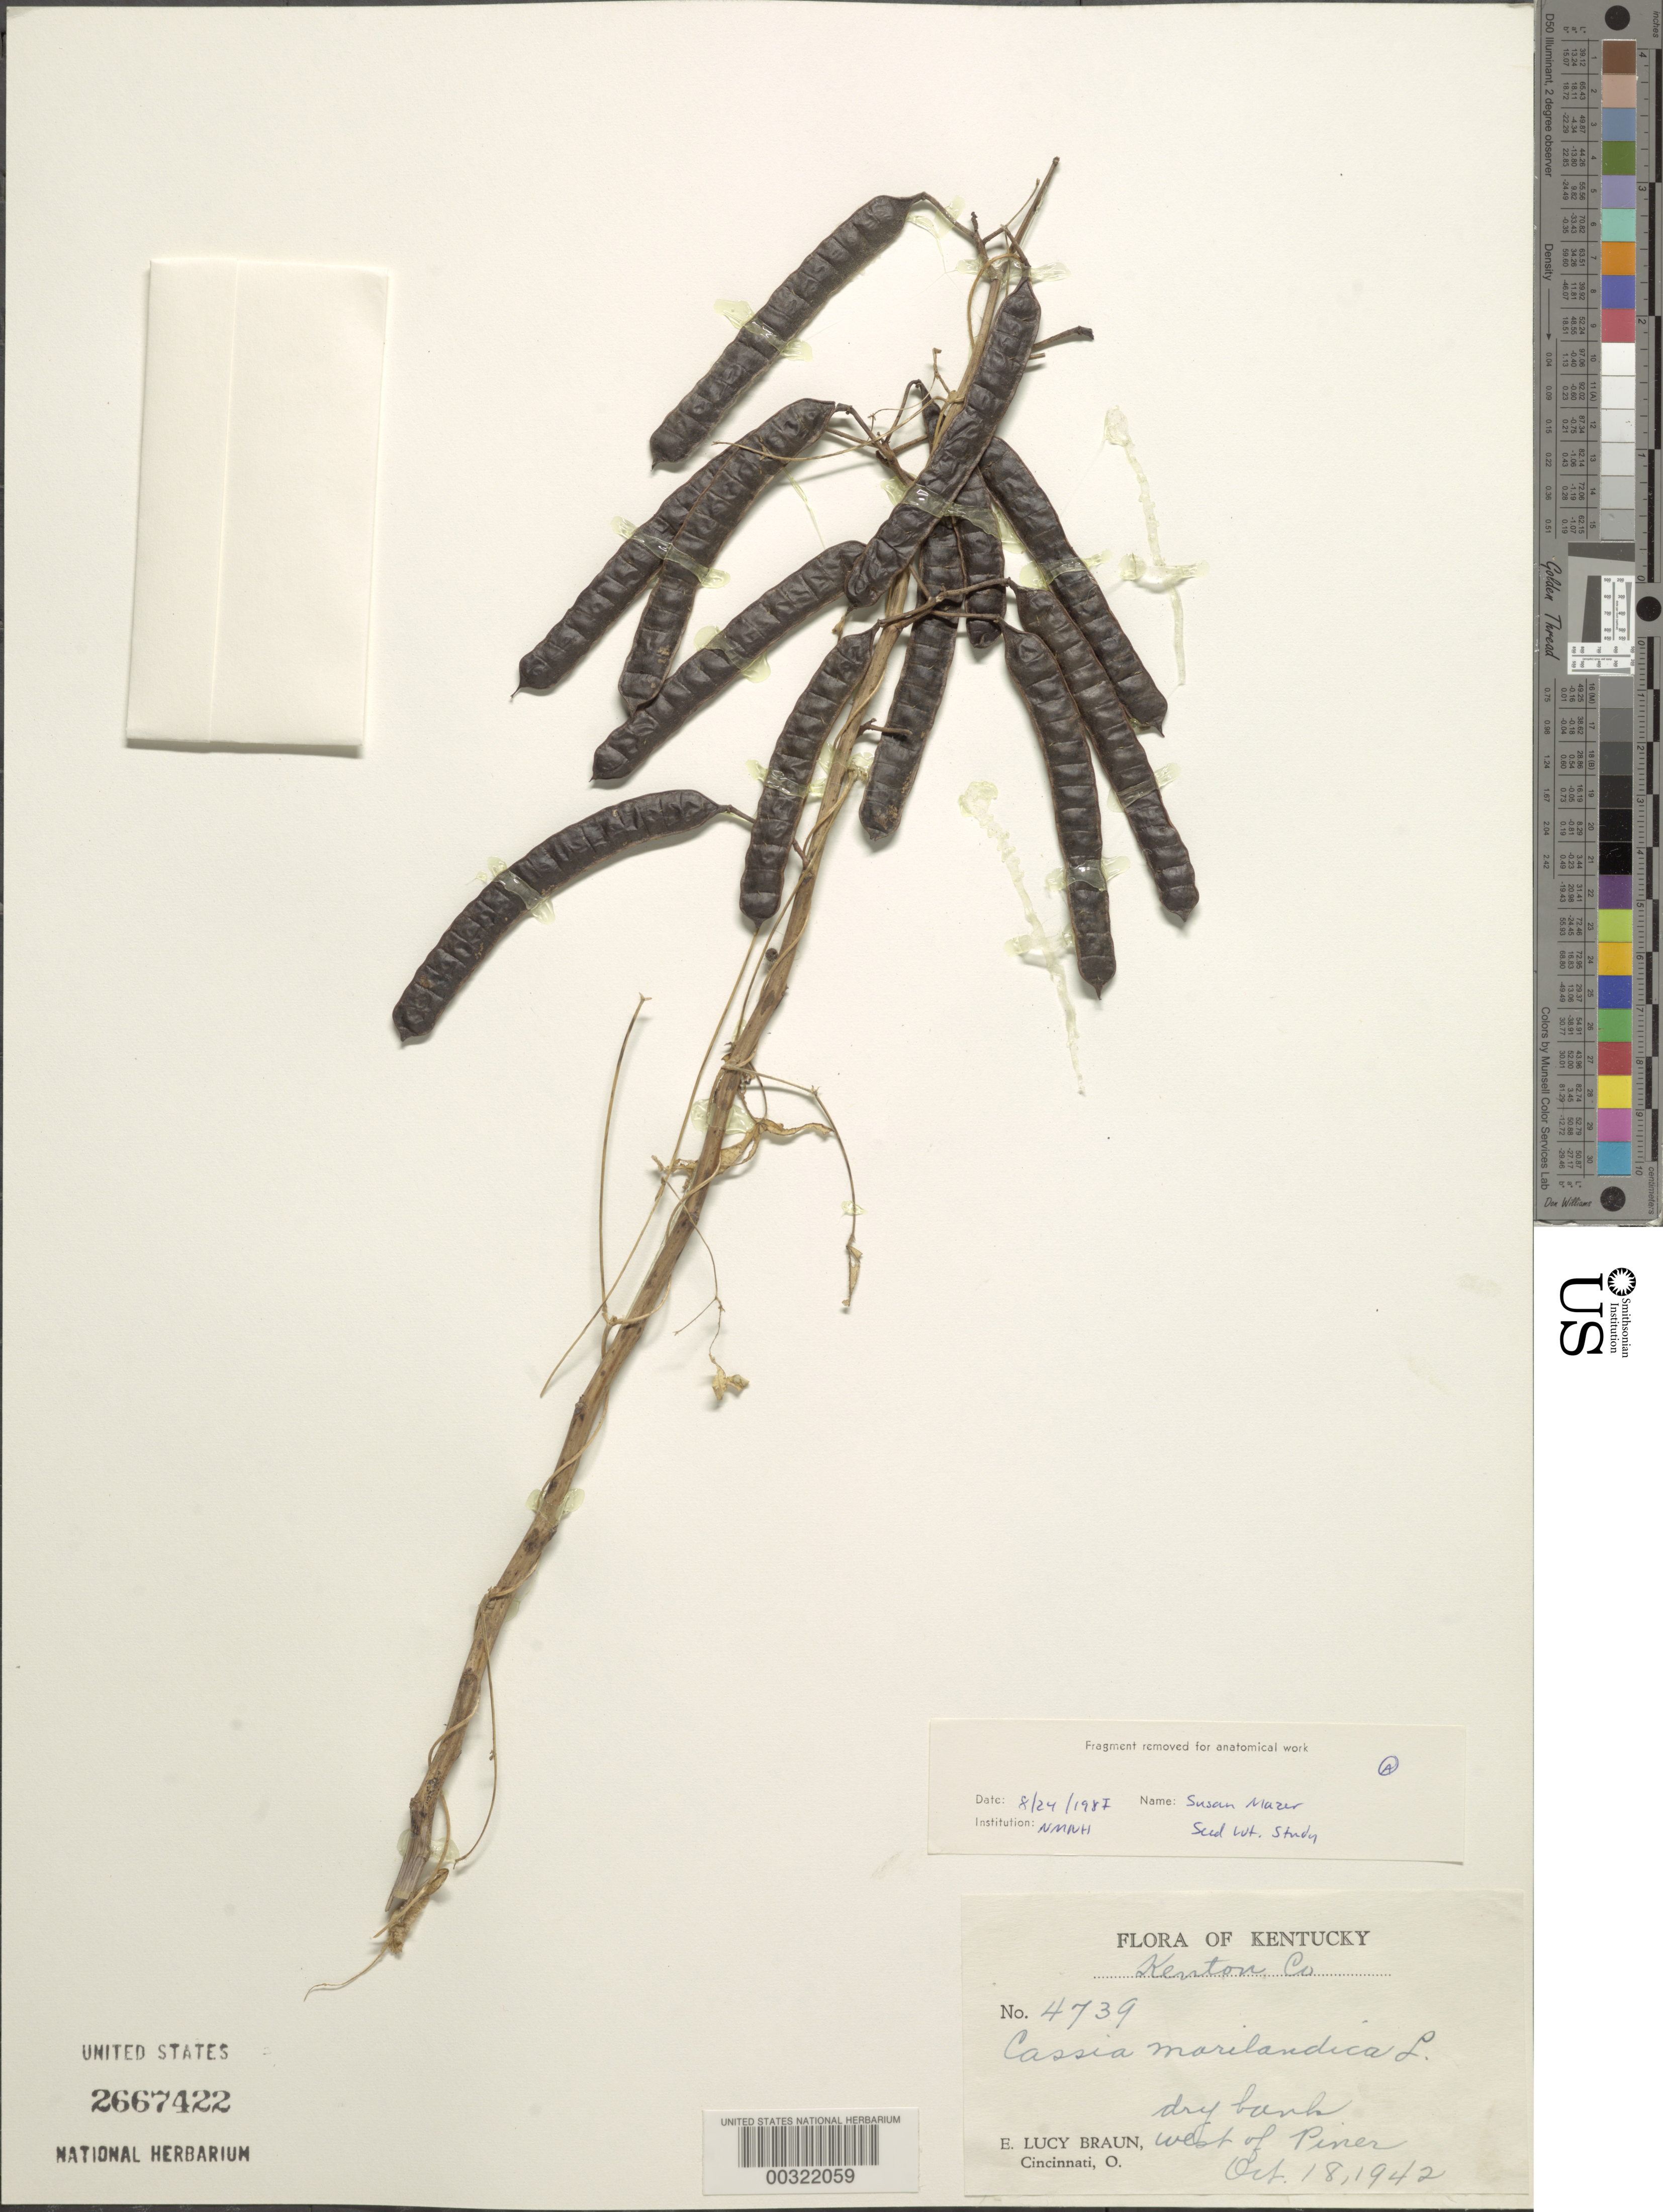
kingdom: Plantae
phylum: Tracheophyta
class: Magnoliopsida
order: Fabales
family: Fabaceae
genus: Senna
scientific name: Senna marilandica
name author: (L.) Link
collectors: E. L. Braun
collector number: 4739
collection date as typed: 18 Oct 1942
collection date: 1942-10-18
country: United States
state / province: Kentucky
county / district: Kenton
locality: W of piner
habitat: Dry bank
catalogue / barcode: US 2667422